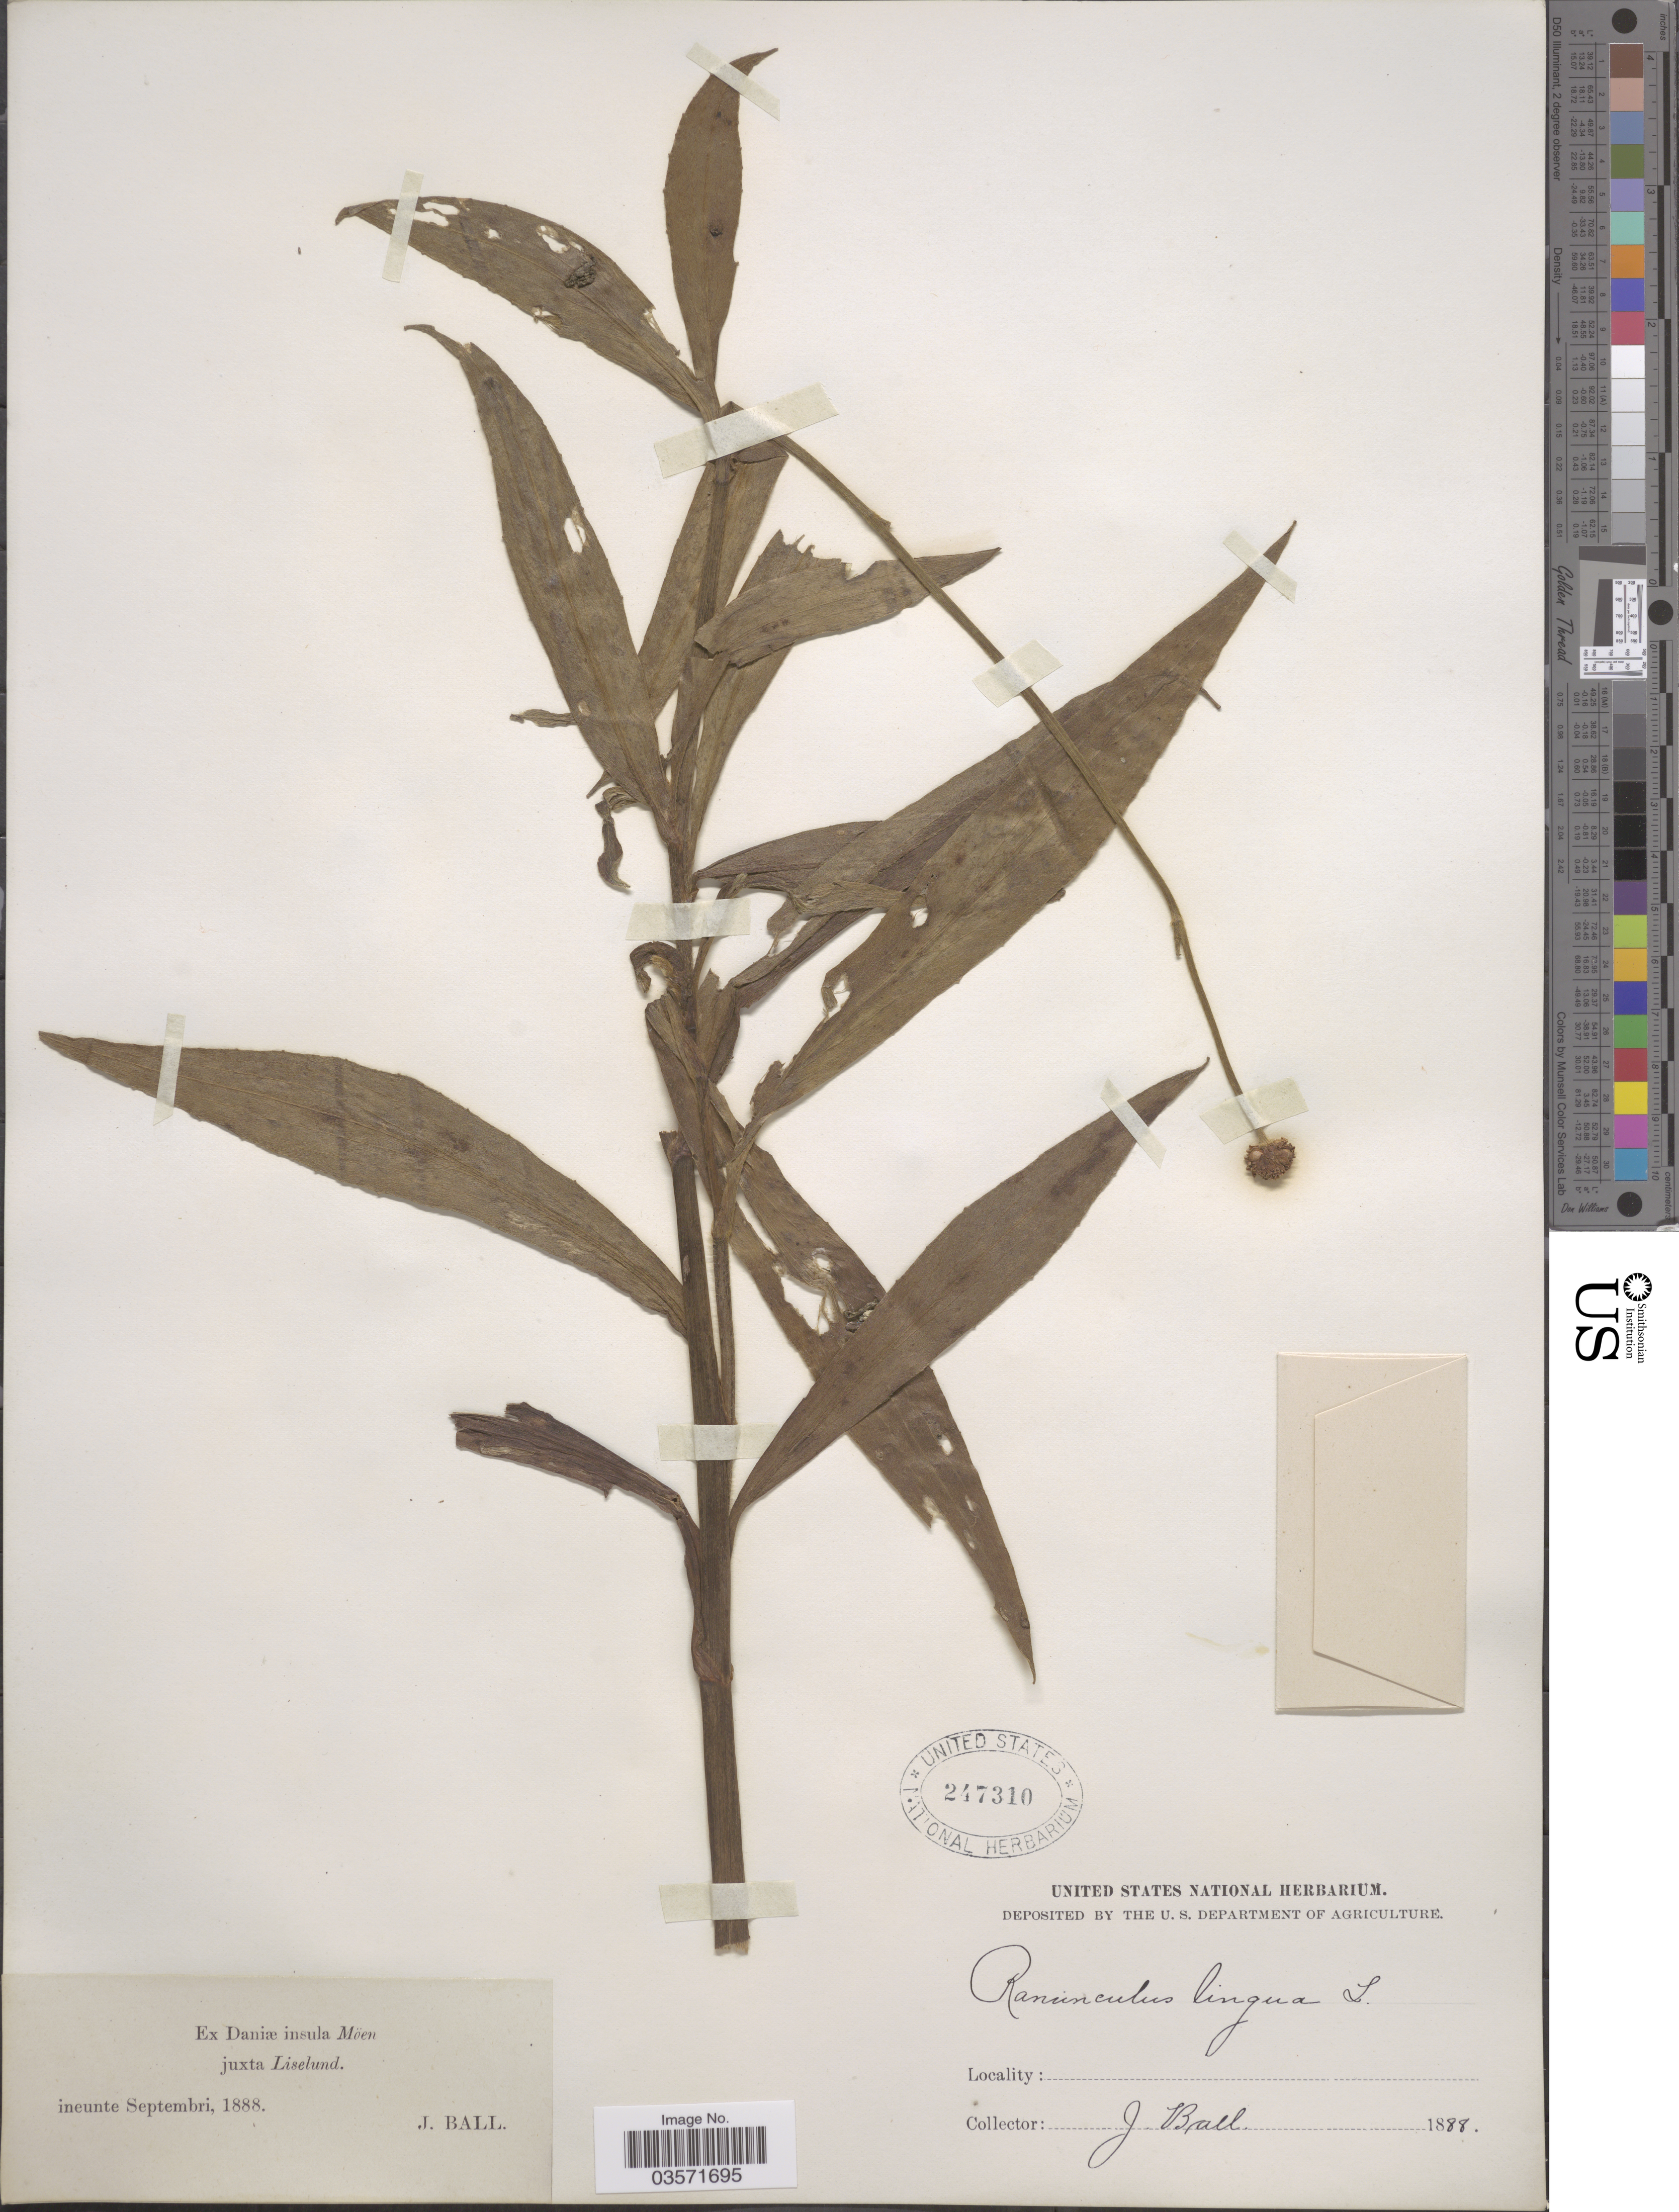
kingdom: Plantae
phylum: Tracheophyta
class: Magnoliopsida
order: Ranunculales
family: Ranunculaceae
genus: Ranunculus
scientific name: Ranunculus lingua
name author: L.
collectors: J. Ball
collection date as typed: ineunte Septembri, 1888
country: Denmark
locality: Ex Daniæ insula Möen juxta Liselund.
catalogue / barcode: US 247310